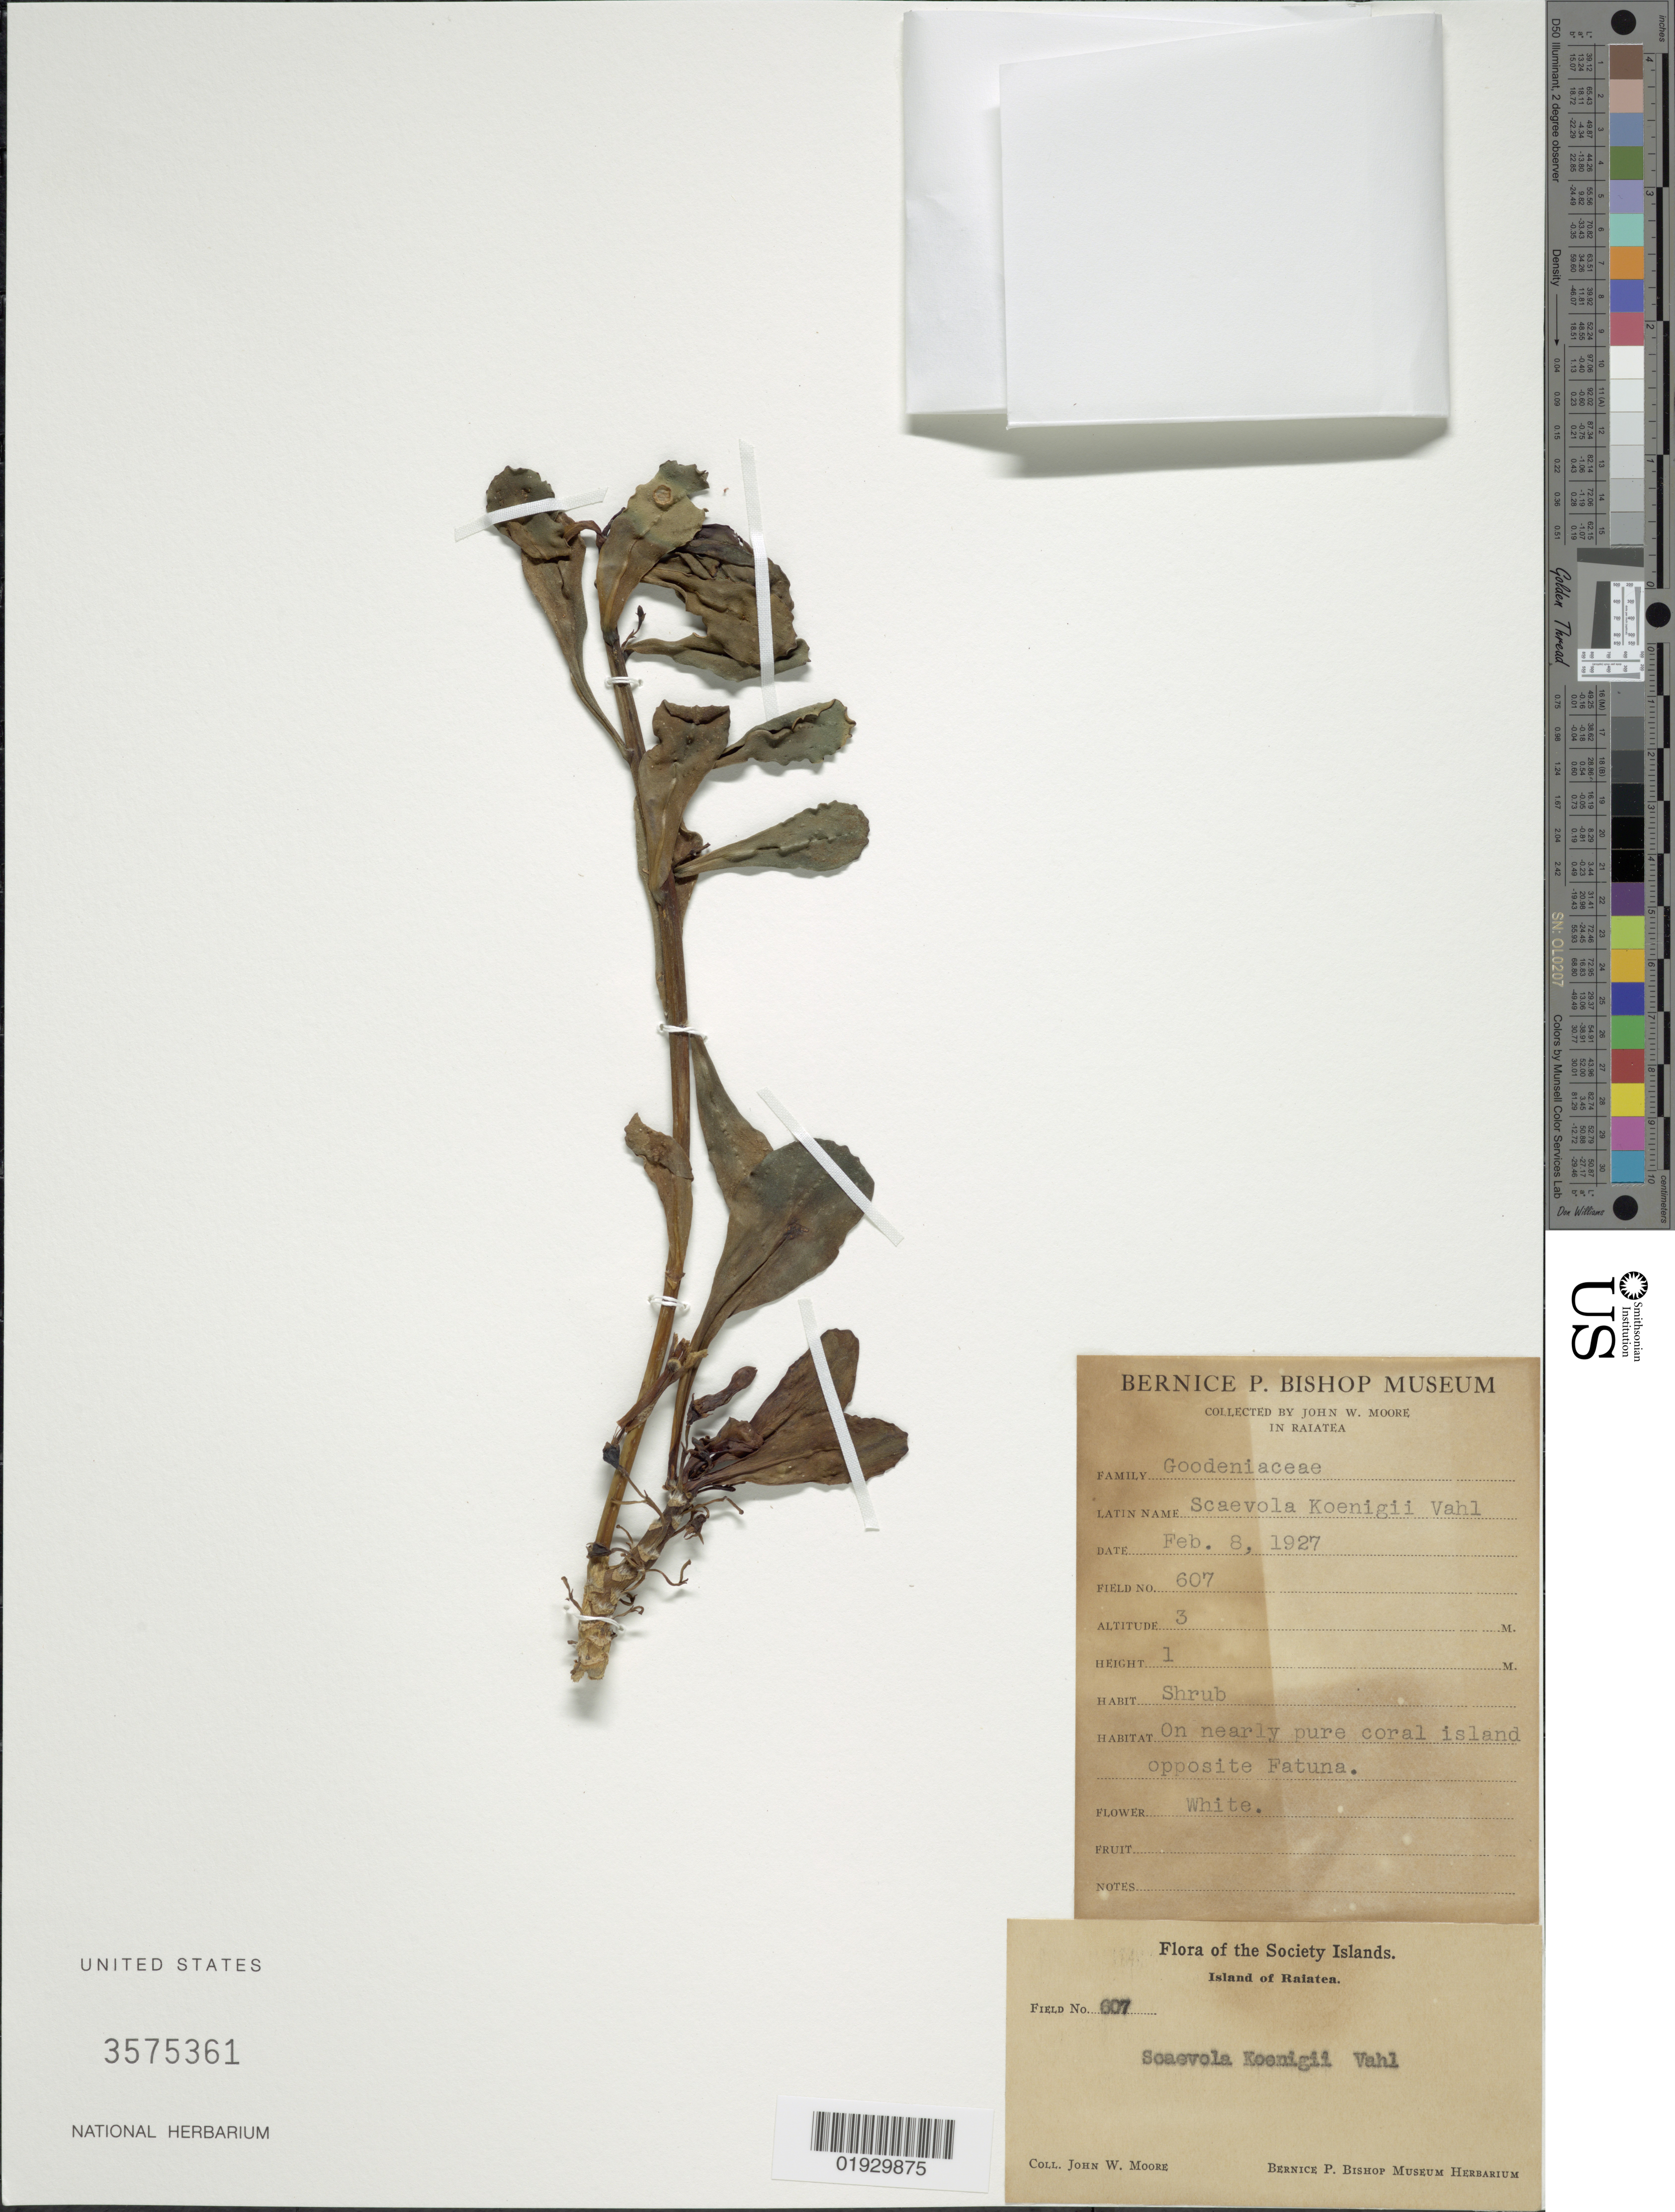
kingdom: Plantae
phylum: Tracheophyta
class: Magnoliopsida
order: Asterales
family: Goodeniaceae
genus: Scaevola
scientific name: Scaevola koenigii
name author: Vahl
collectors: J. W. Moore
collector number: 607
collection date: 1927-02-08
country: French Polynesia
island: Raiatea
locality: Society Islands. Islands of Raiatea. On nearly pure coral island opposite Fatuna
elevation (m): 3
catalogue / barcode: US 3575361